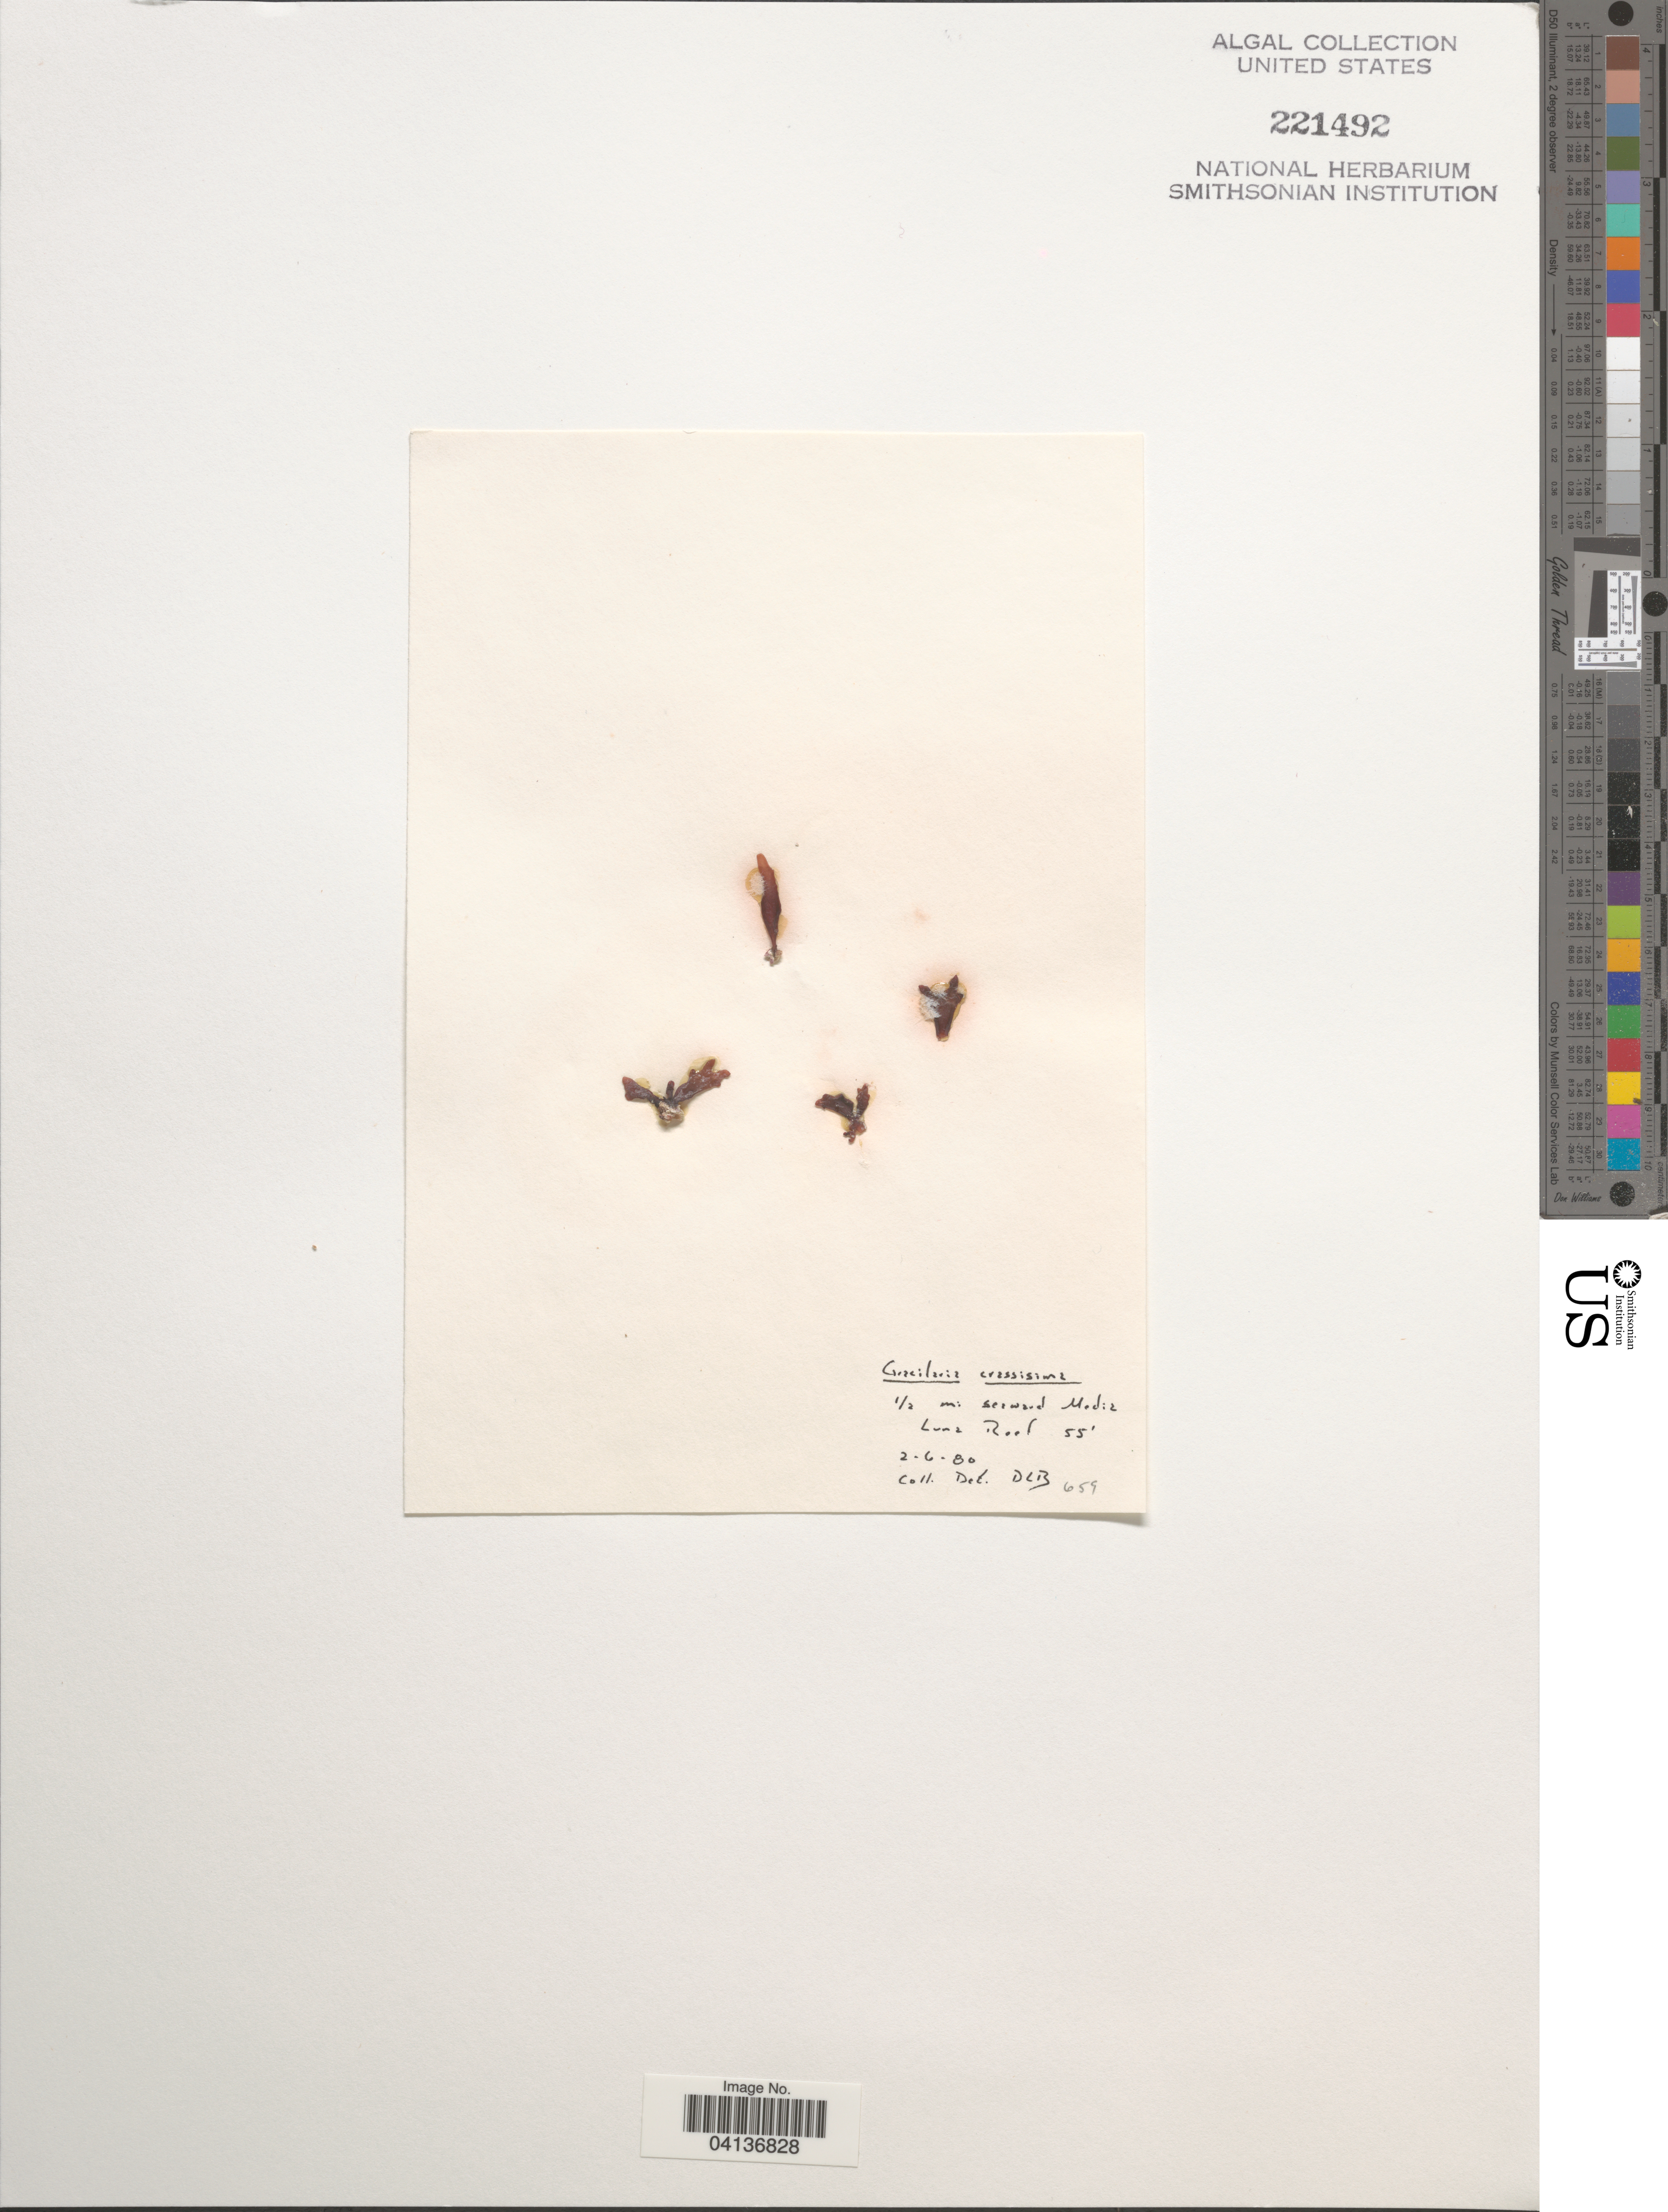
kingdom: Plantae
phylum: Rhodophyta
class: Florideophyceae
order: Gracilariales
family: Gracilariaceae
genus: Gracilaria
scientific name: Gracilaria crassissima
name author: (P. Crouan & H. Crouan) P. Crouan & H. Crouan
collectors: D. L. B.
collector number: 659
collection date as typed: Transcribed d/m/y: 2/6/80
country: Puerto Rico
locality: ½ mi seaward Media Luna Reef.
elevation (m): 17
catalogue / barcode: US 221492